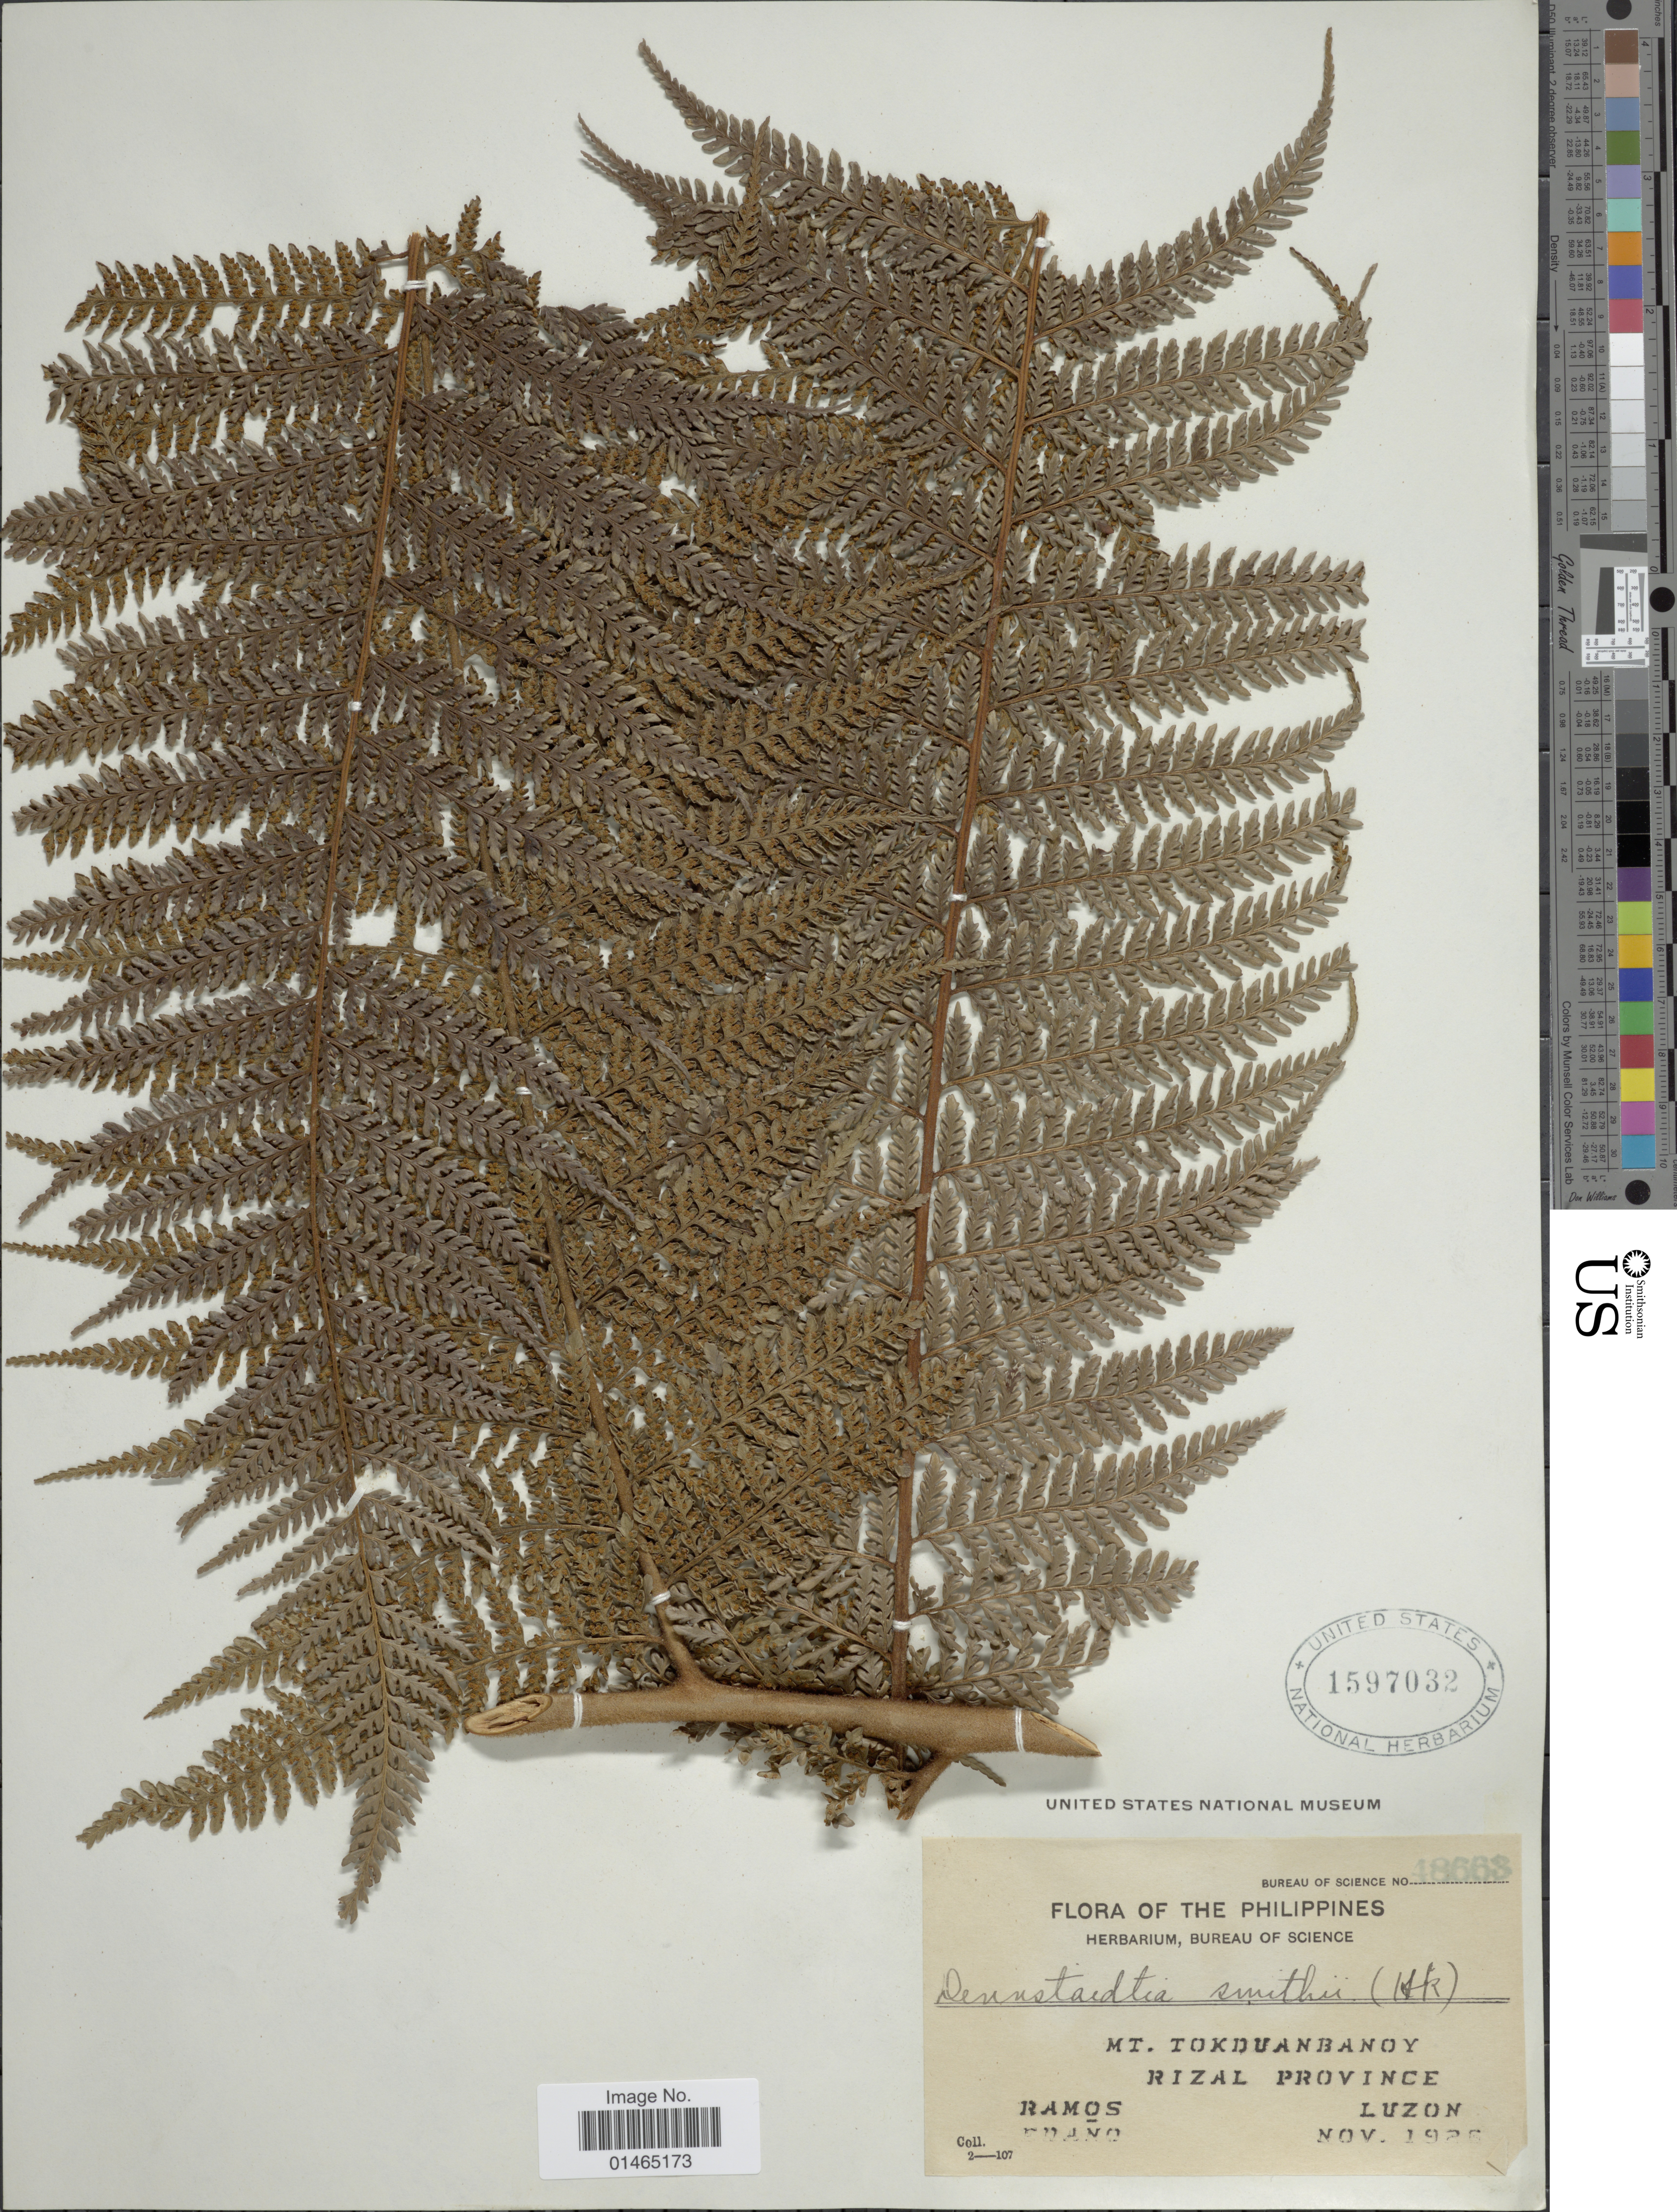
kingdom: Plantae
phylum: Tracheophyta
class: Polypodiopsida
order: Polypodiales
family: Dennstaedtiaceae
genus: Dennstaedtia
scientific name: Dennstaedtia smithii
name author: (Hook.) T. Moore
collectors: -. Ramos & -. Edano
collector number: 48663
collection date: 1926-11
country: Philippines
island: Luzon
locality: Mt. Tokduanbanoy. Rizal Province. Luzon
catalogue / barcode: US 1597032